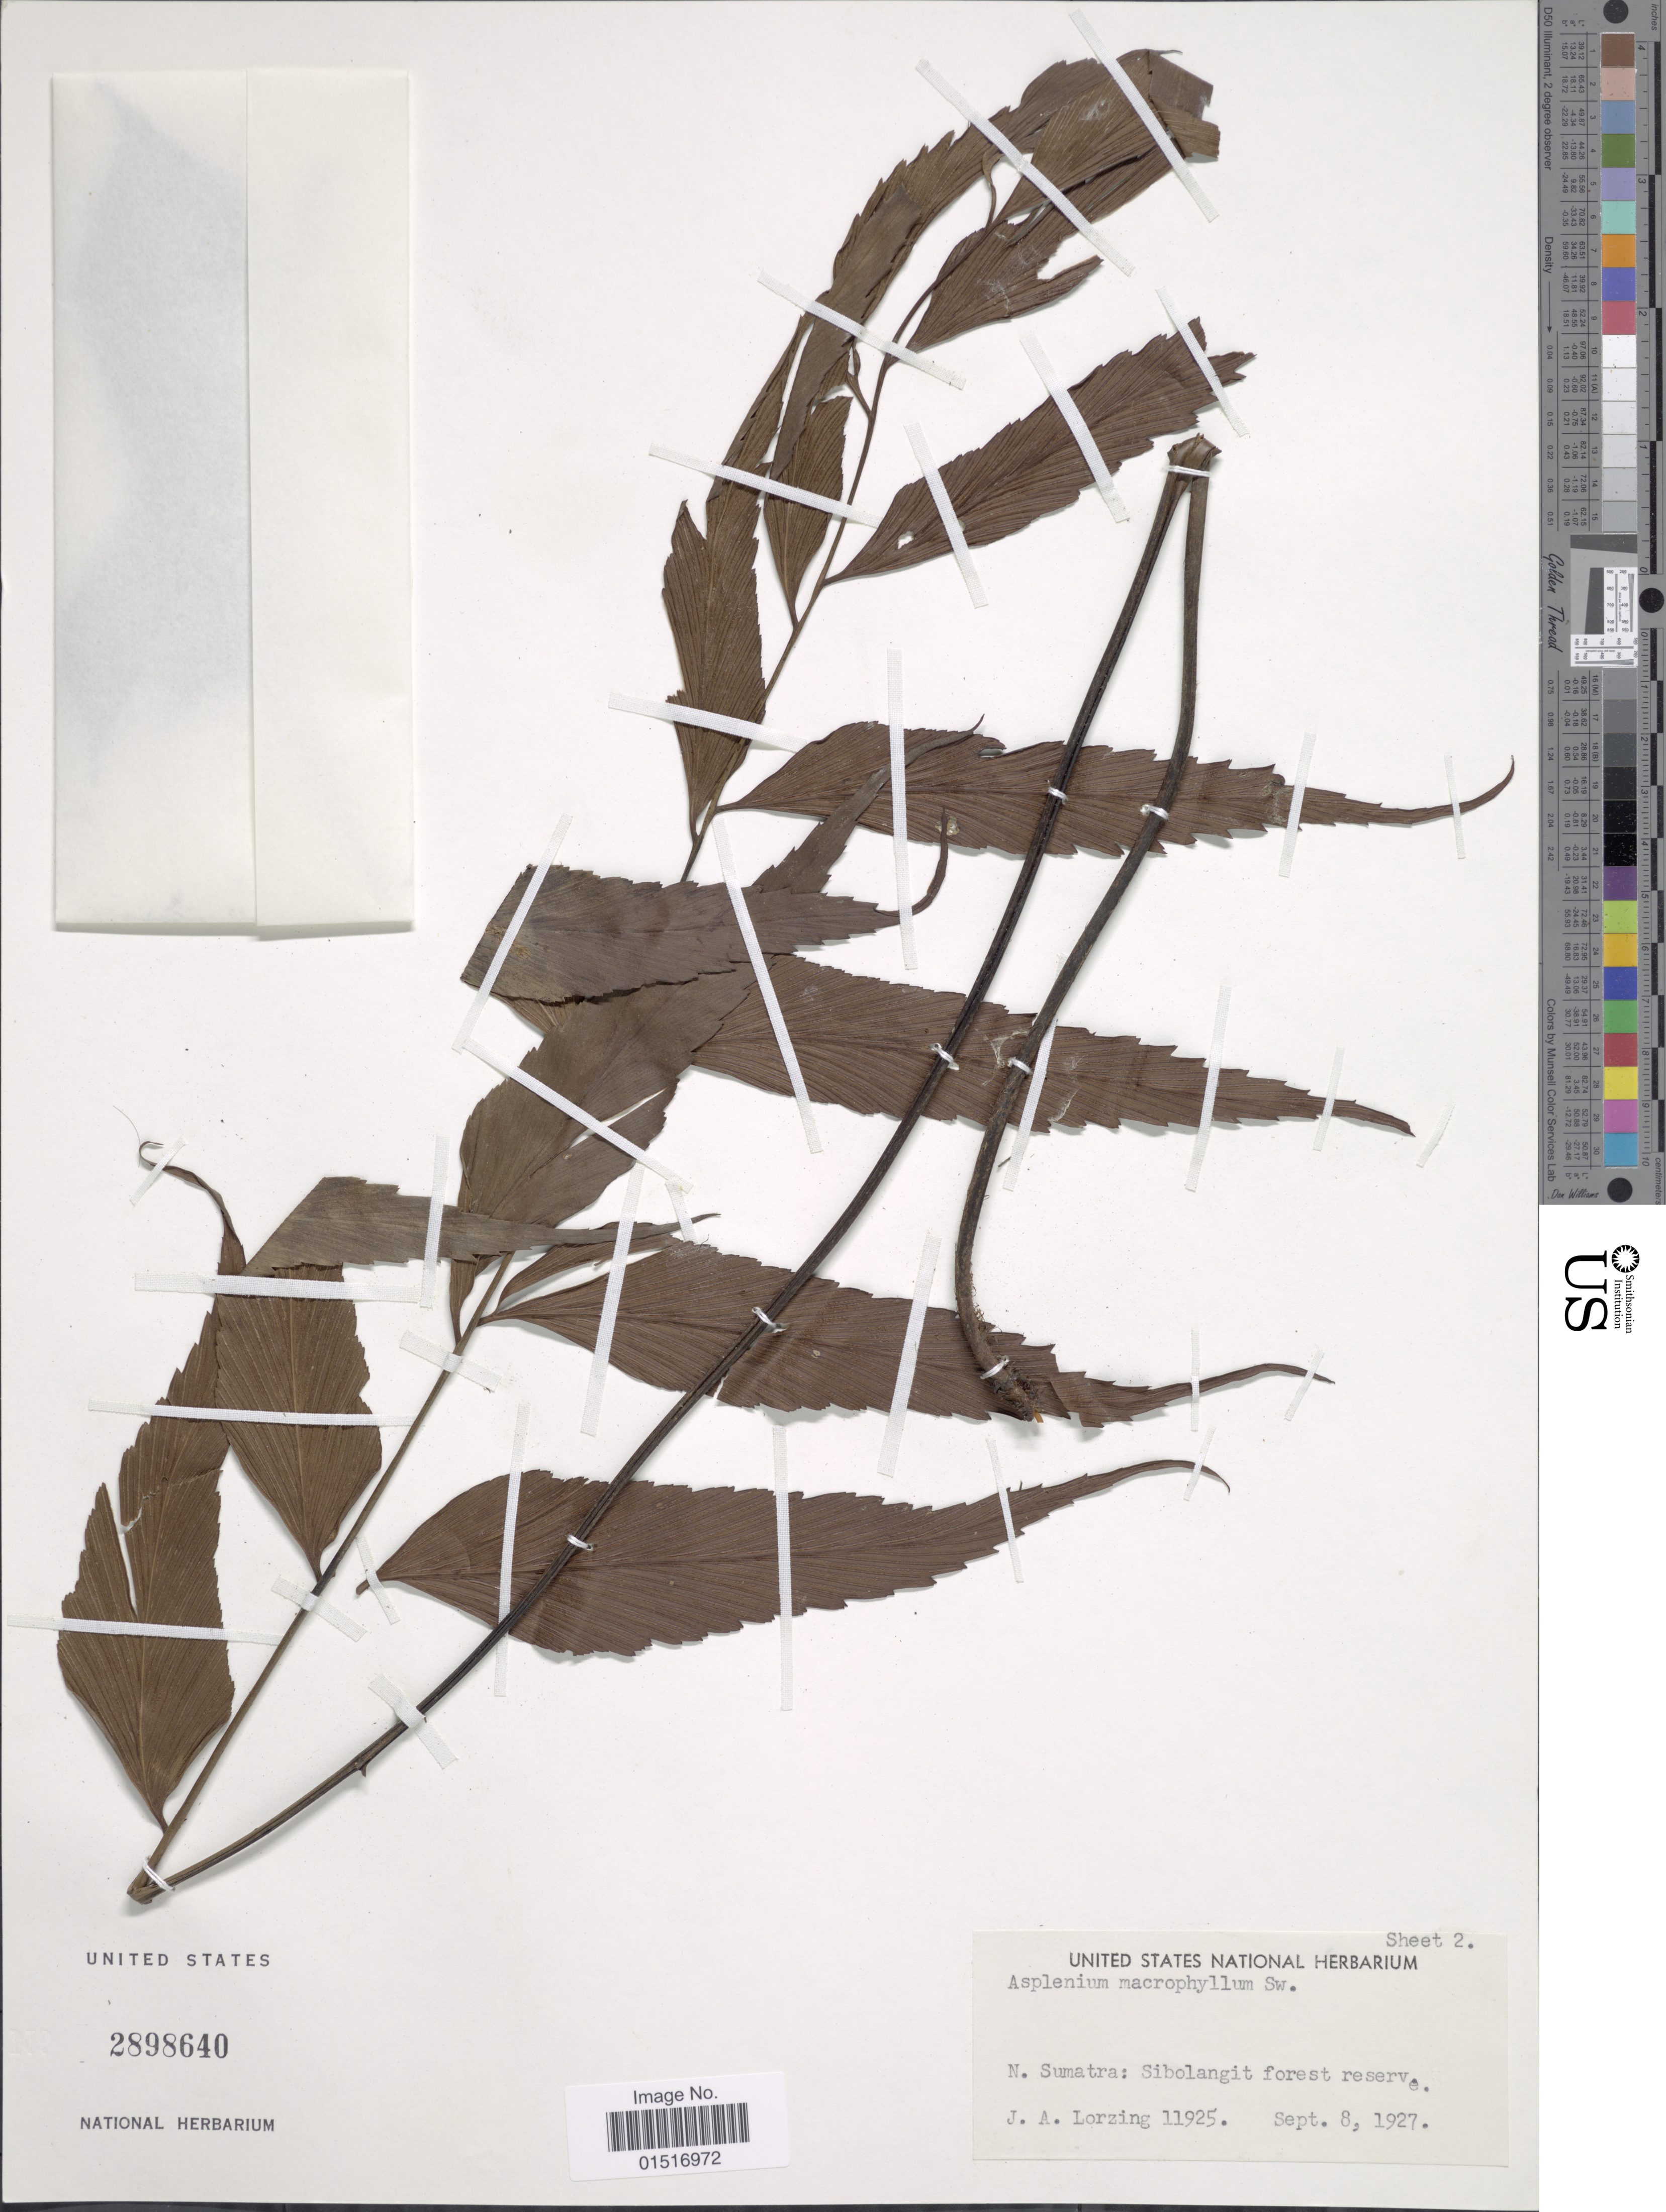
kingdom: Plantae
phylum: Tracheophyta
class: Polypodiopsida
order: Polypodiales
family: Aspleniaceae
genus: Asplenium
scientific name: Asplenium polyodon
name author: G. Forst.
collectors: J. Lorzing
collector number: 11925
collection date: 1927-09-08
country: Indonesia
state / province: Sumatra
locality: N. Sumatra: Sibolangit forest reserve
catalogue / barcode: US 2898640